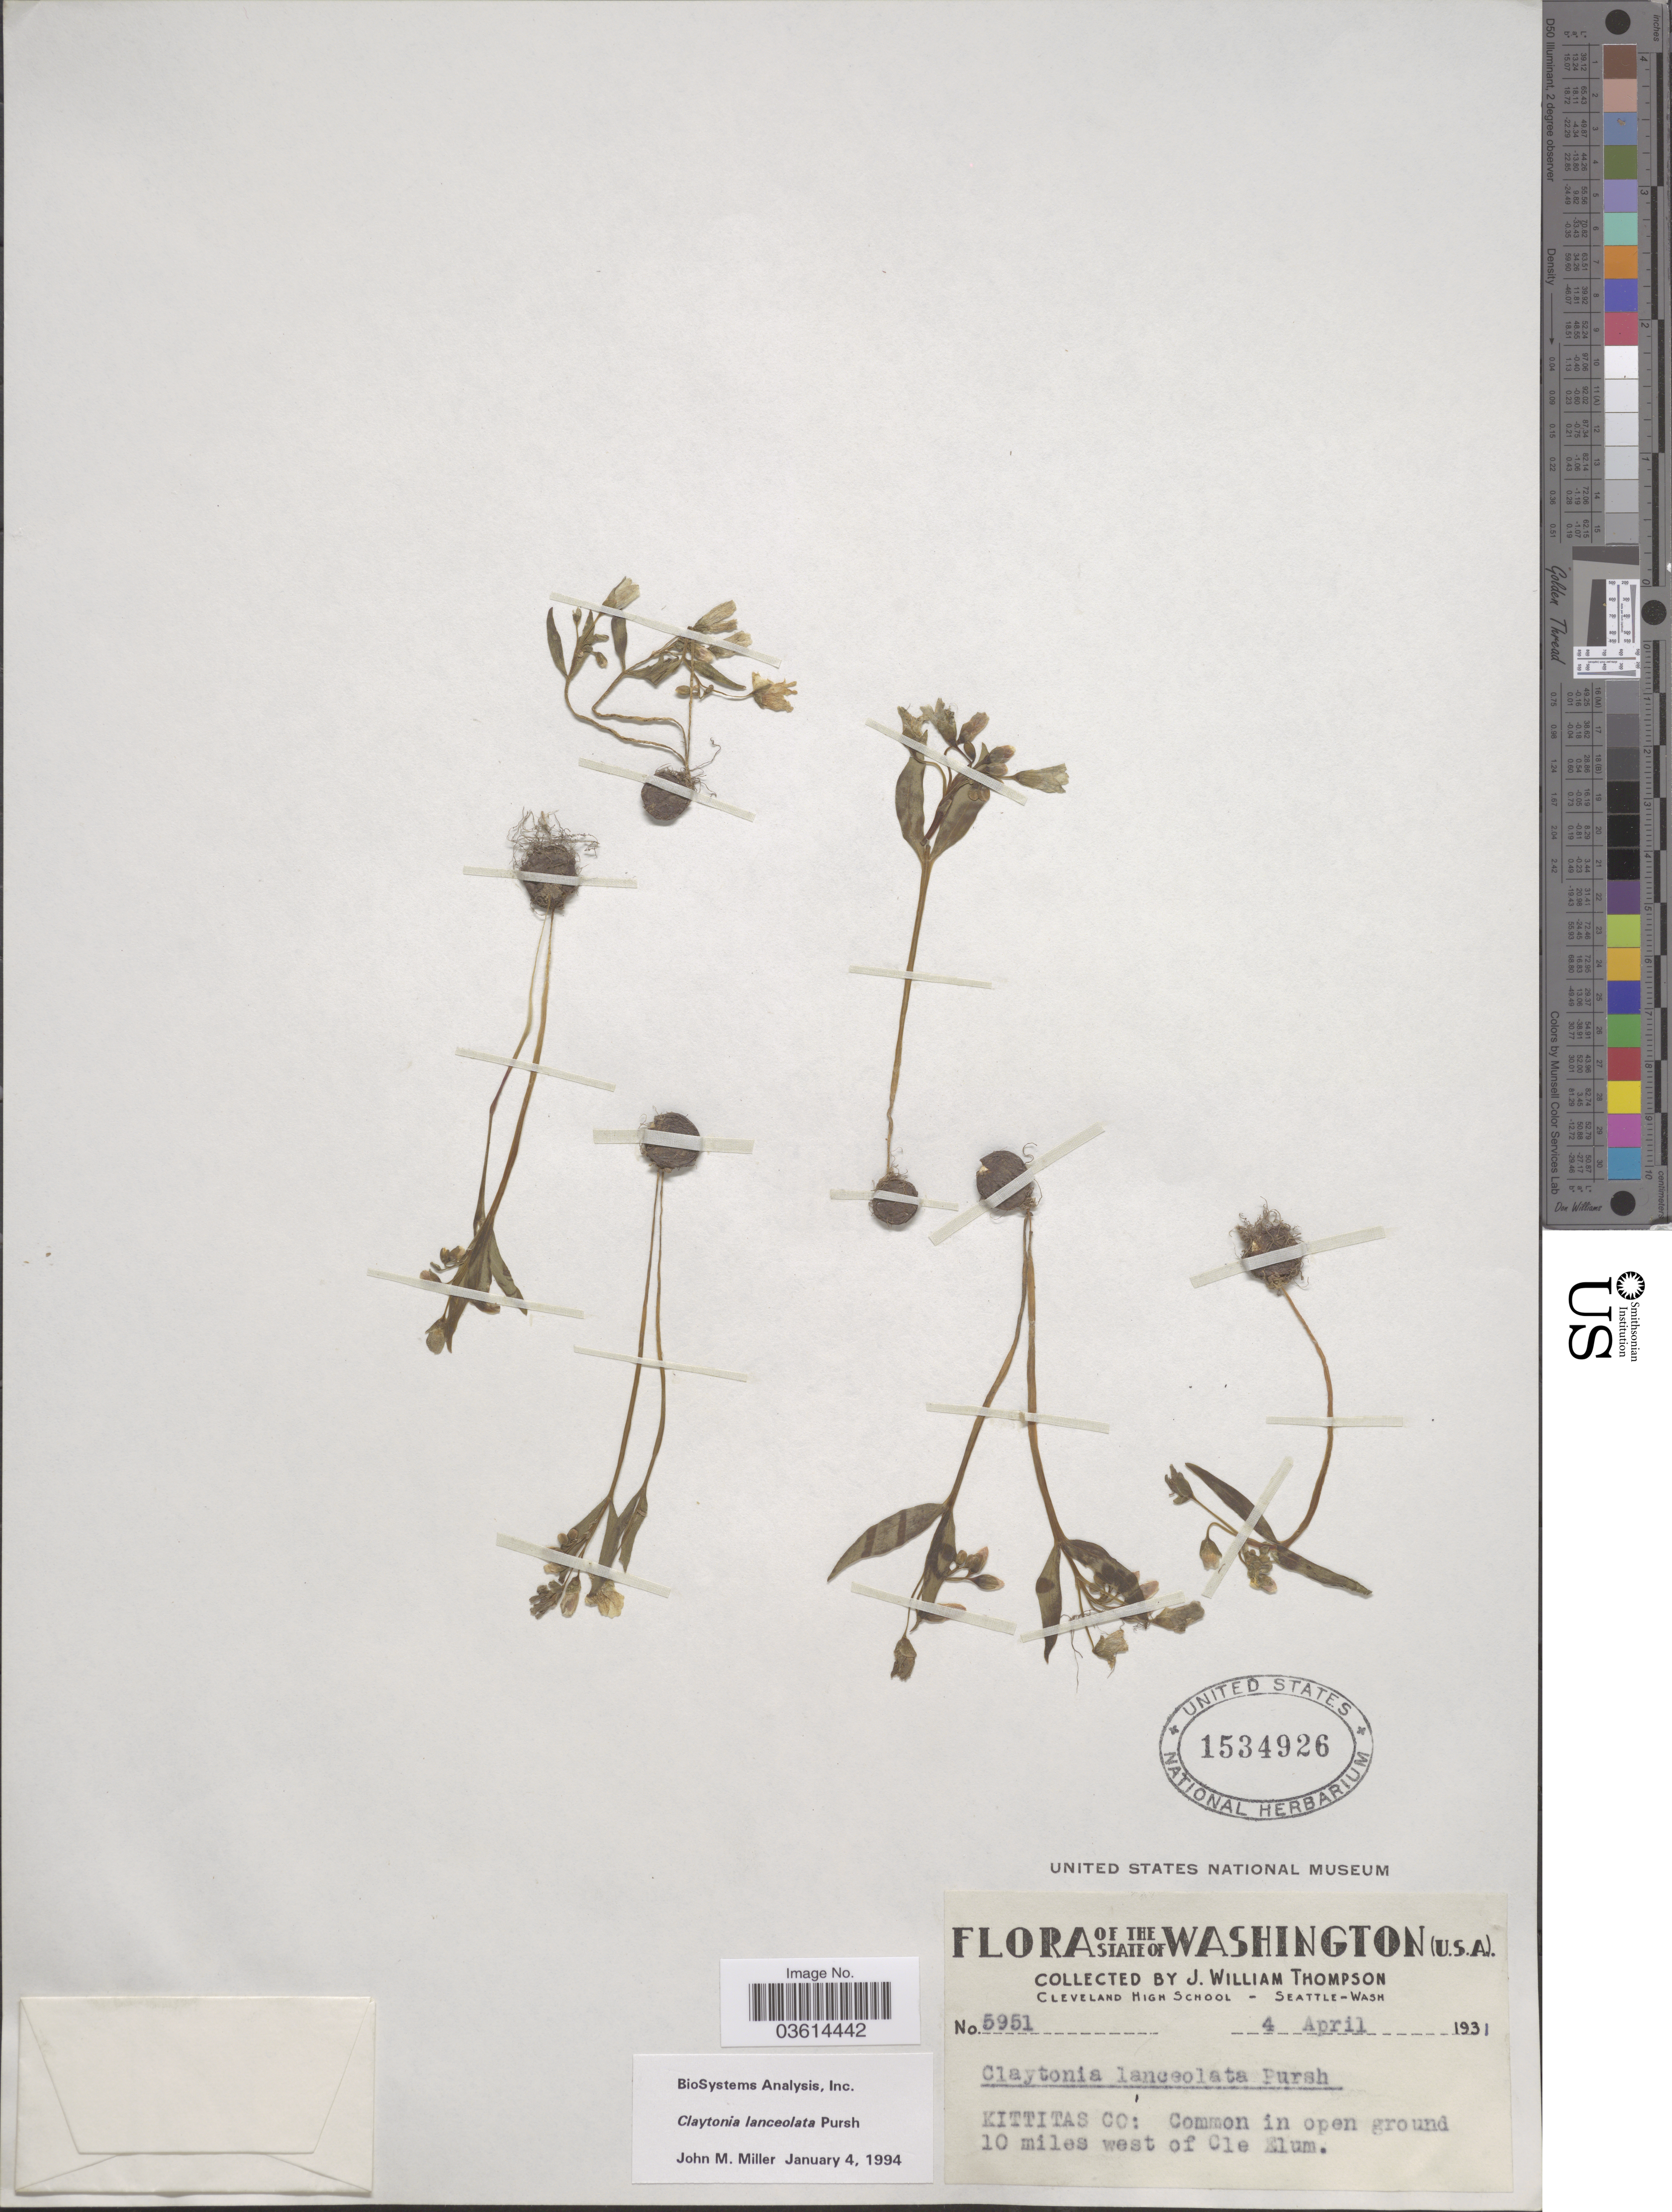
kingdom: Plantae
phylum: Tracheophyta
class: Magnoliopsida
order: Caryophyllales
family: Montiaceae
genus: Claytonia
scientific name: Claytonia lanceolata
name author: Pursh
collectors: J. W. Thompson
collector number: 5951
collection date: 1931-04-04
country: United States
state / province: Washington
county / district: Kittitas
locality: Kittitas Co: Common in open ground 10 miles west of Cle Elum.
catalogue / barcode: US 1534926